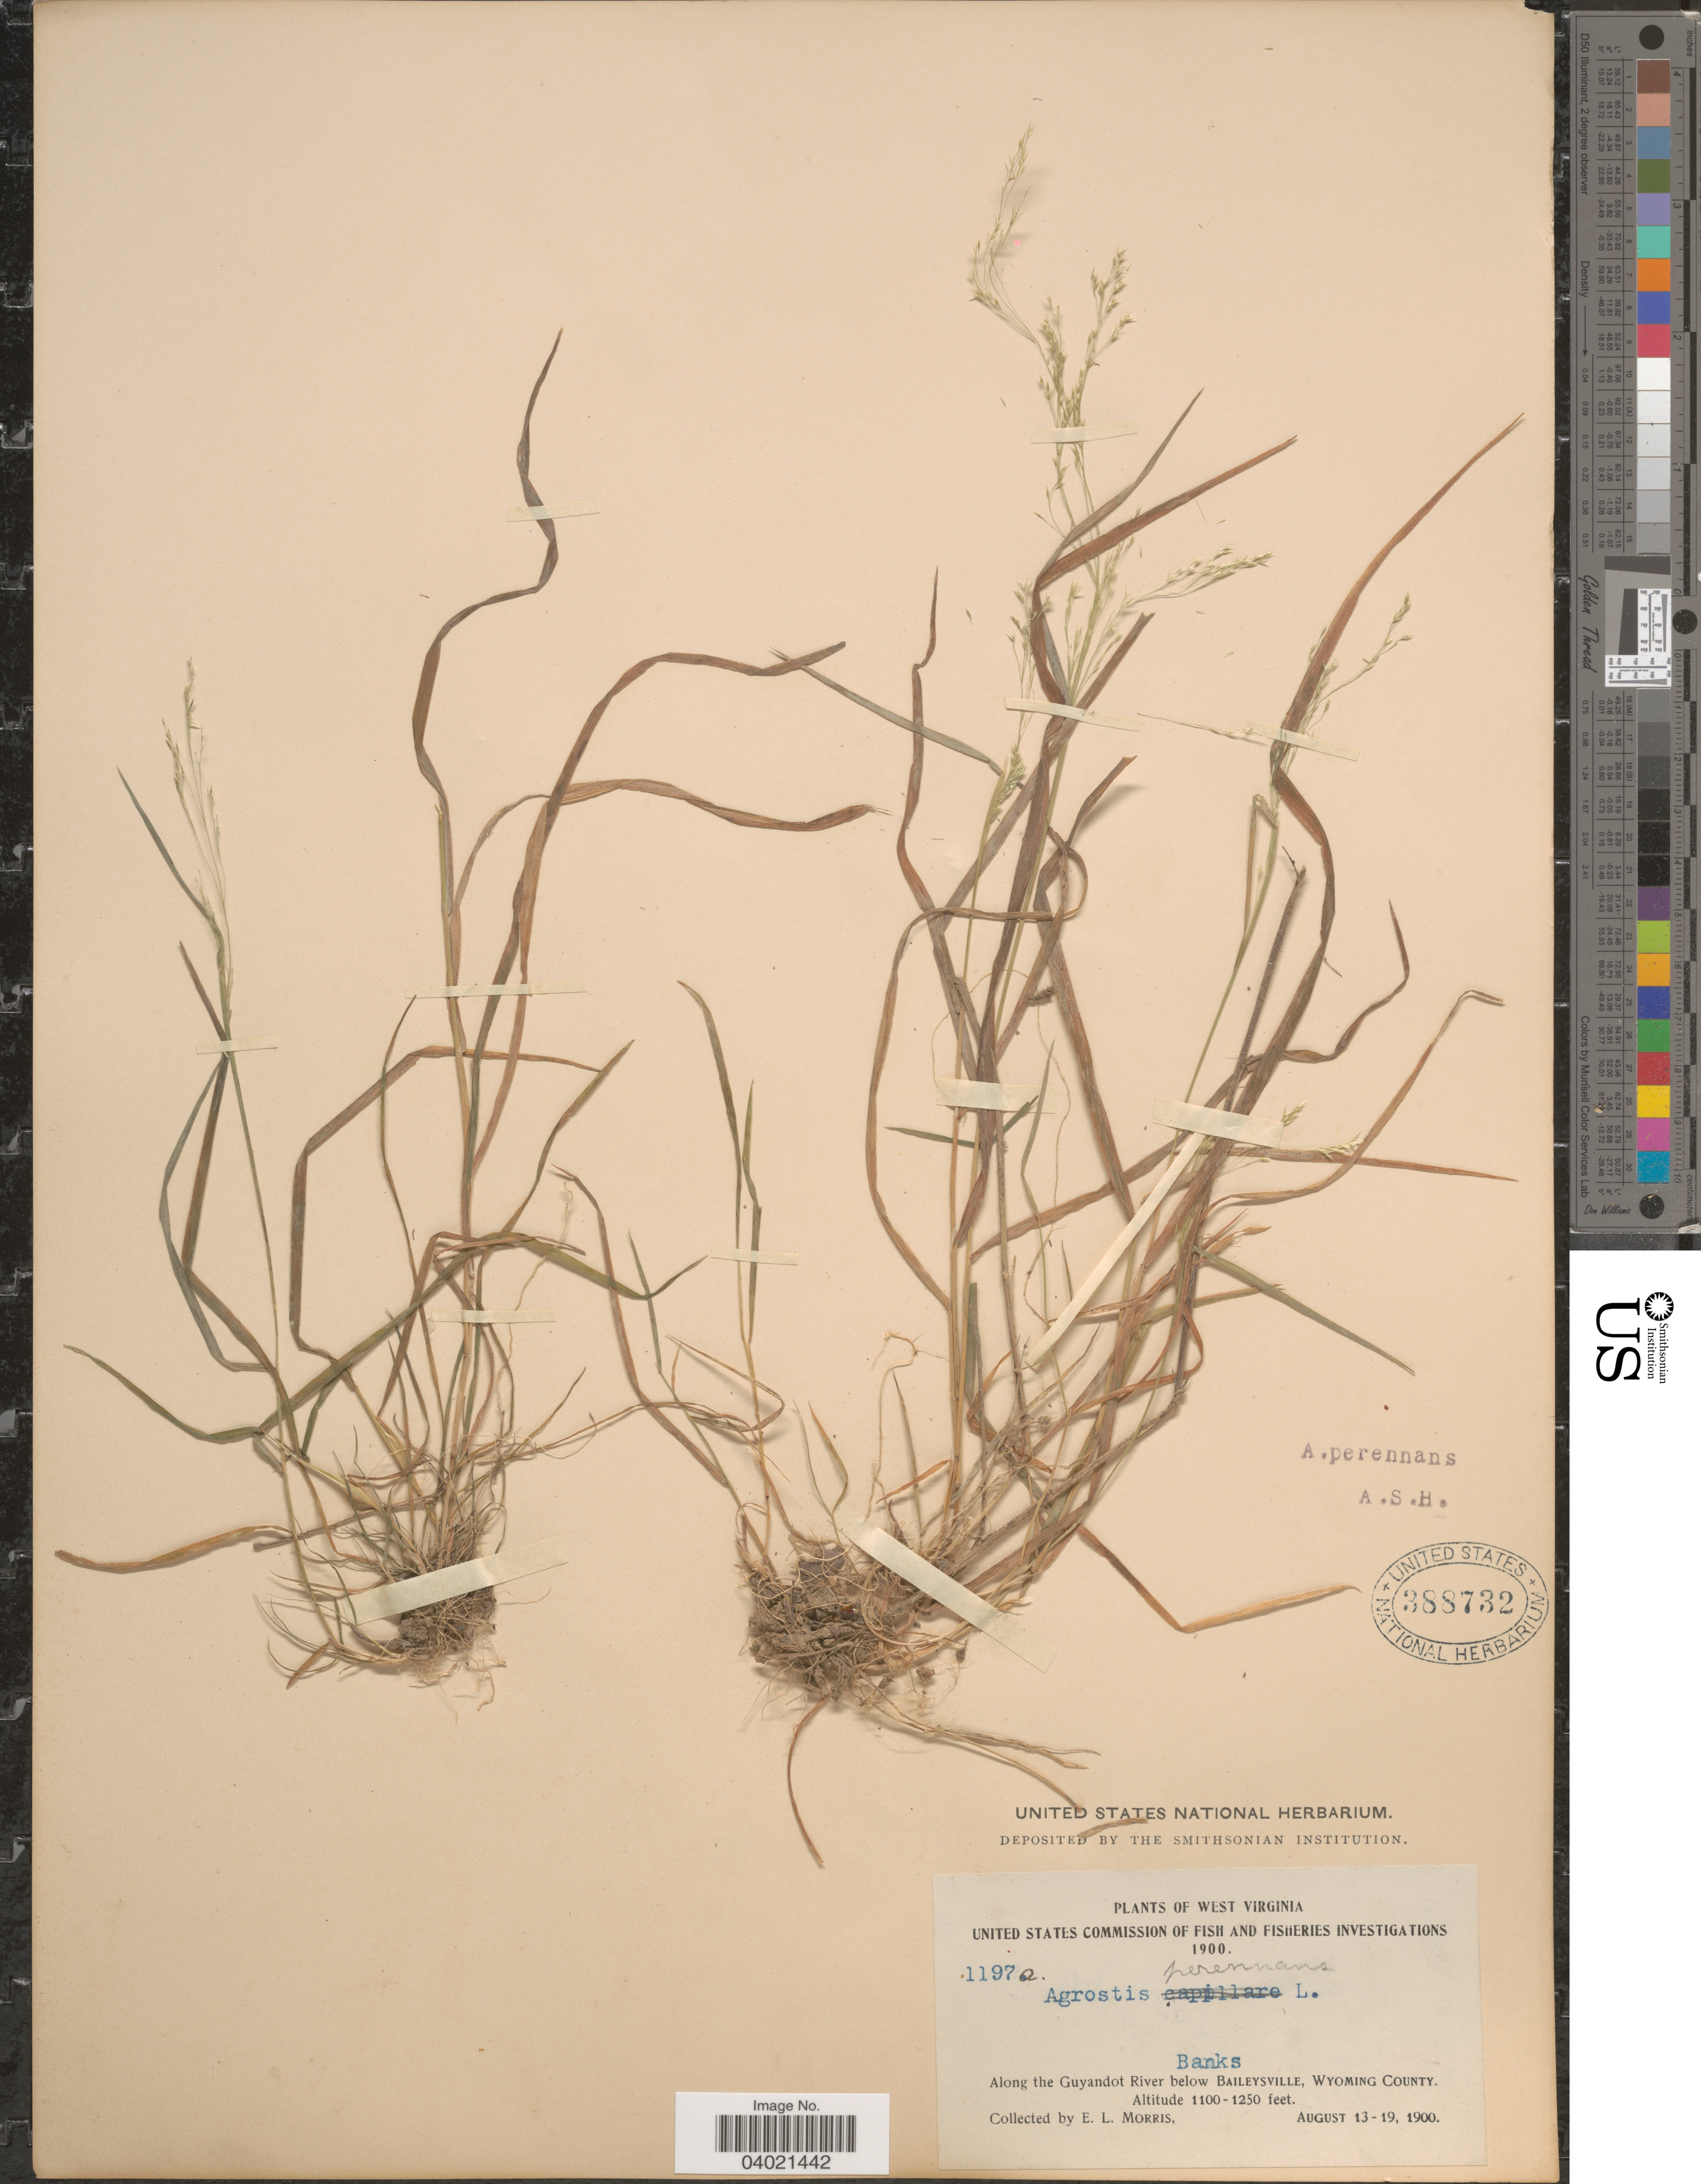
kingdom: Plantae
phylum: Tracheophyta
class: Liliopsida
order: Poales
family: Poaceae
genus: Agrostis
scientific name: Agrostis perennans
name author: (Walter) Tuck.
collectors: E. Morris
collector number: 1197a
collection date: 1900-08-13/1900-08-19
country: United States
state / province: West Virginia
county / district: Wyoming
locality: Banks. Along the Guyandot River below Baileysville, Wyoming County.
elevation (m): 335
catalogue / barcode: US 388732